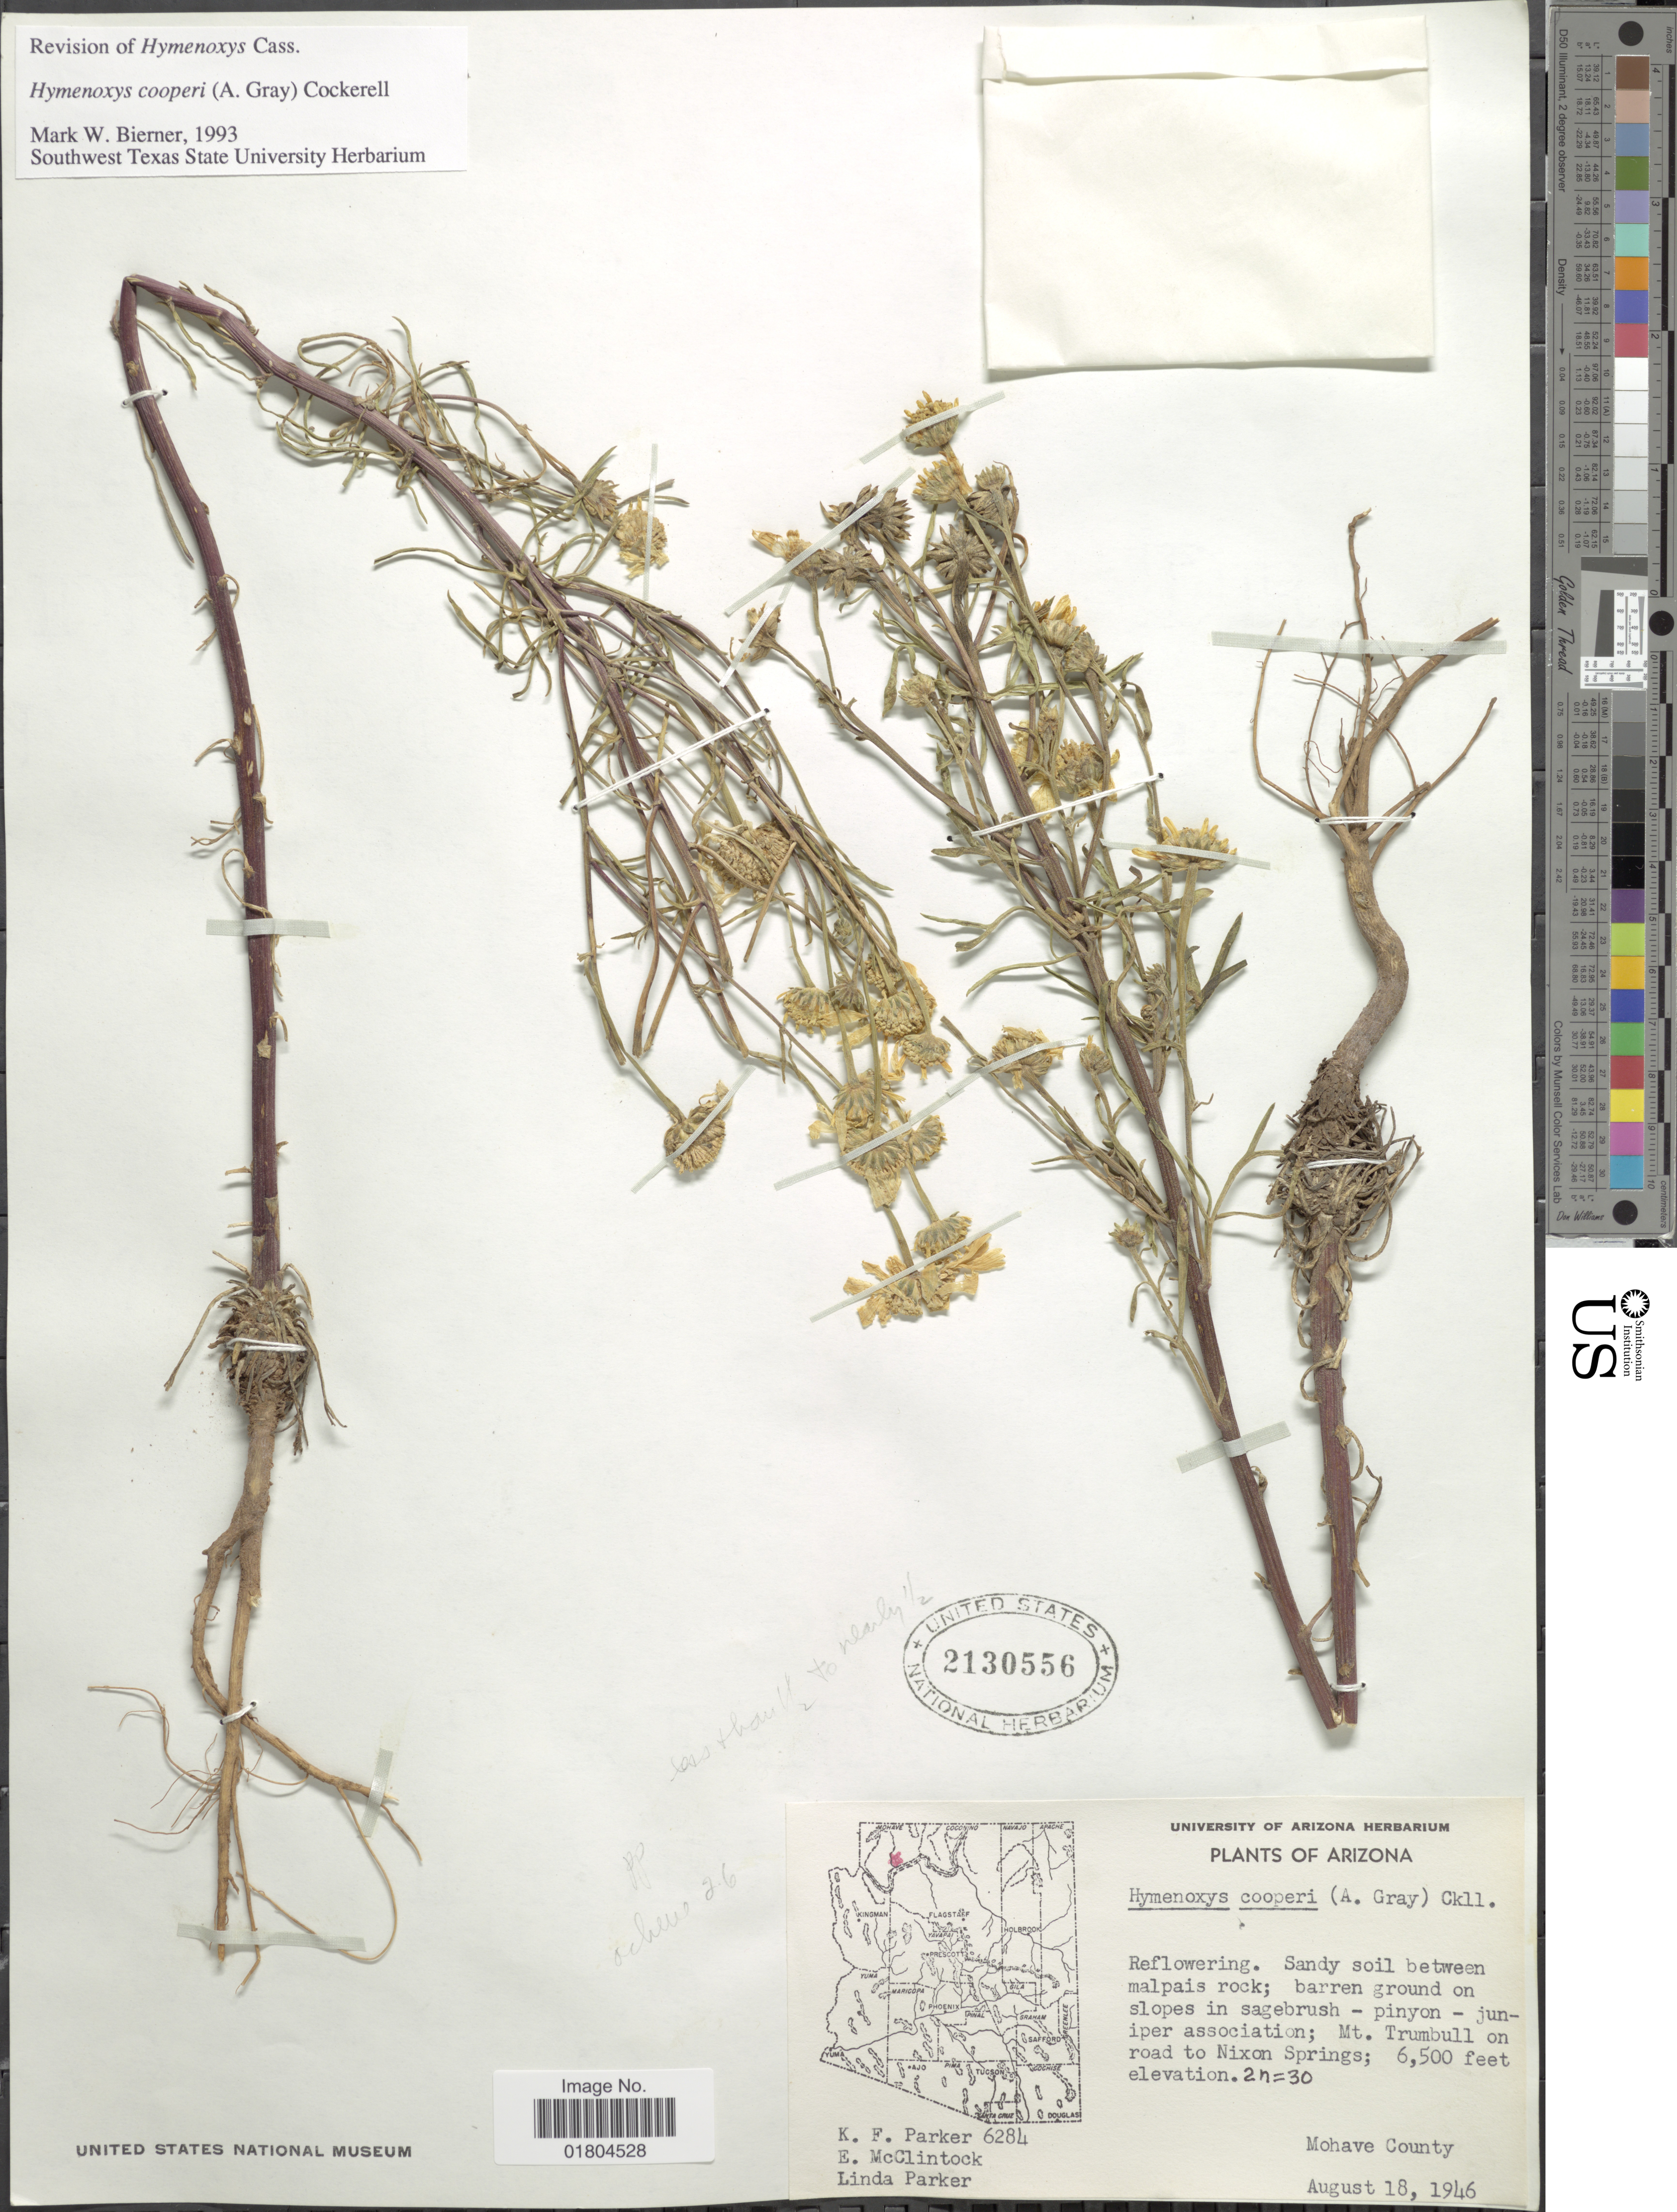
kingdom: Plantae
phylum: Tracheophyta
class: Magnoliopsida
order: Asterales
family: Asteraceae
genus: Hymenoxys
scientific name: Hymenoxys cooperi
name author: (A. Gray) Cockerell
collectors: K. F. Parker, E. McClintock & L. Parker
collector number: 6284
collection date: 1946-08-18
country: United States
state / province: Arizona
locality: Mt. Trumbull on road to Nixon Springs. Mohave County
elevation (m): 1981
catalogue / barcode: US 2130556